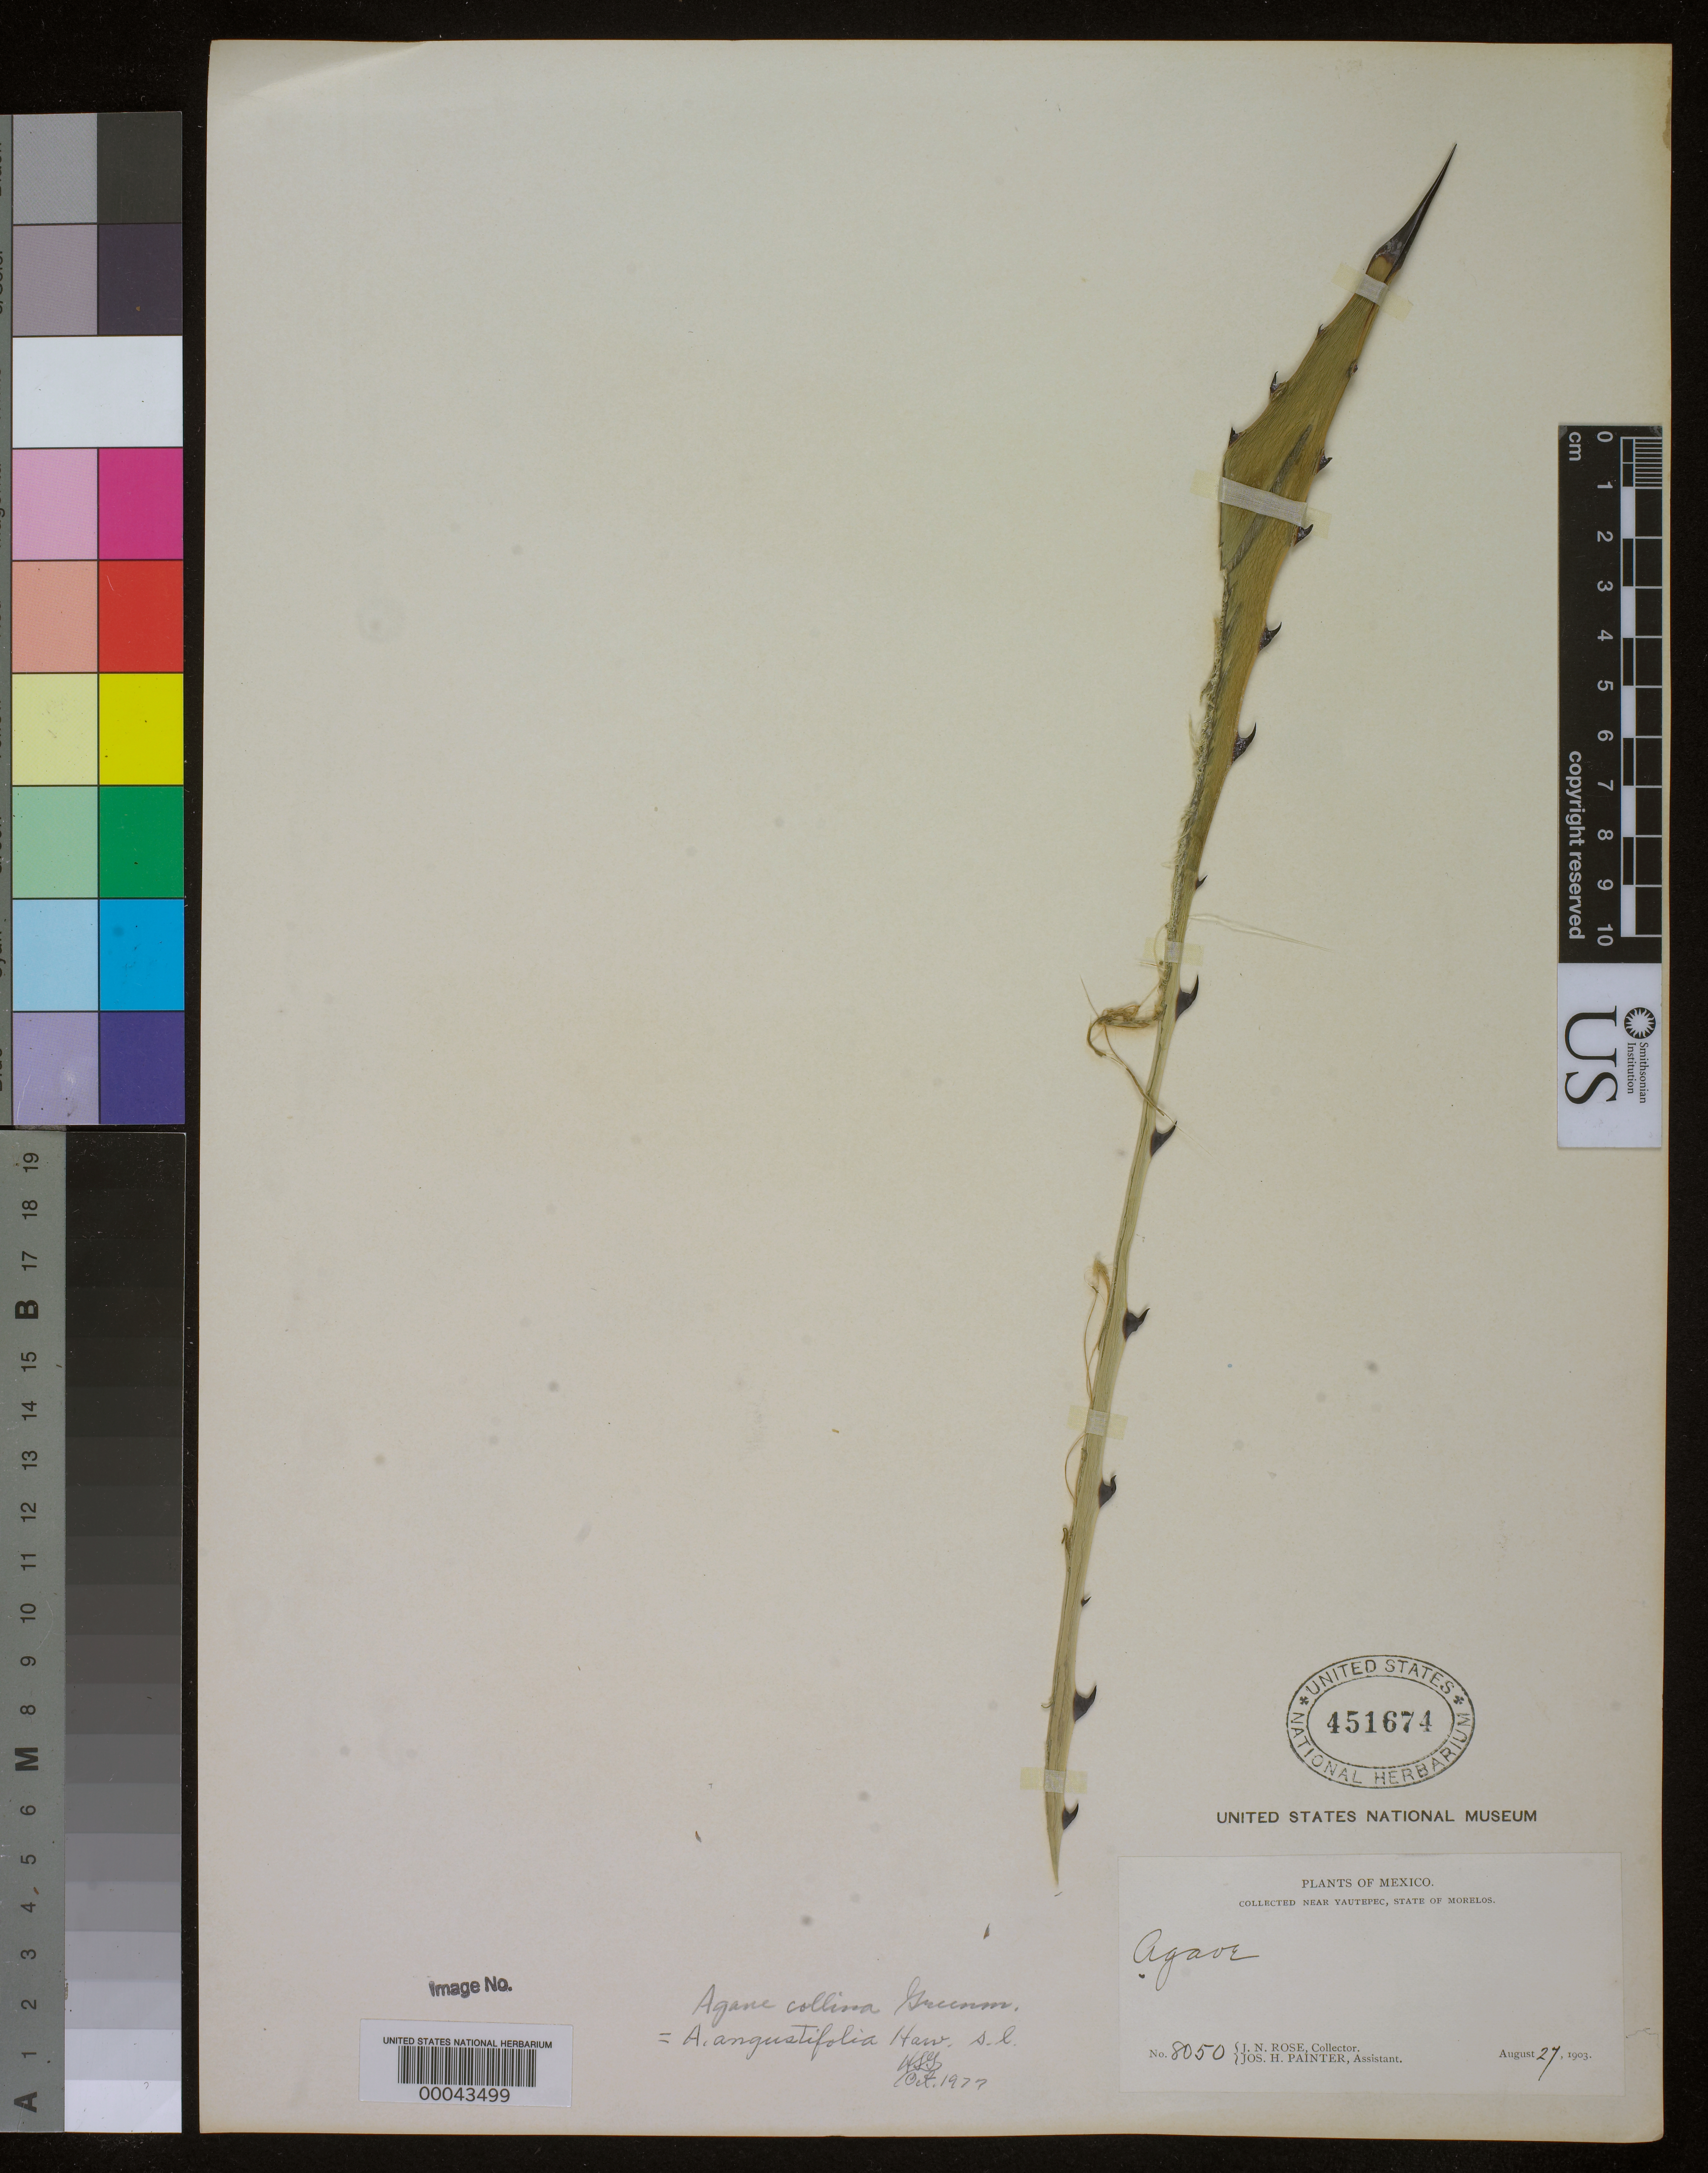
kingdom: Plantae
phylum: Tracheophyta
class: Liliopsida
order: Asparagales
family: Asparagaceae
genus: Agave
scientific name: Agave angustifolia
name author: Haw.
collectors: J. N. Rose & J. H. Painter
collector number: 8050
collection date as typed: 27 Aug 1903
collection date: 1903-08-27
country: Mexico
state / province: Morelos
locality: Near yautepec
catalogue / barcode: US 451674